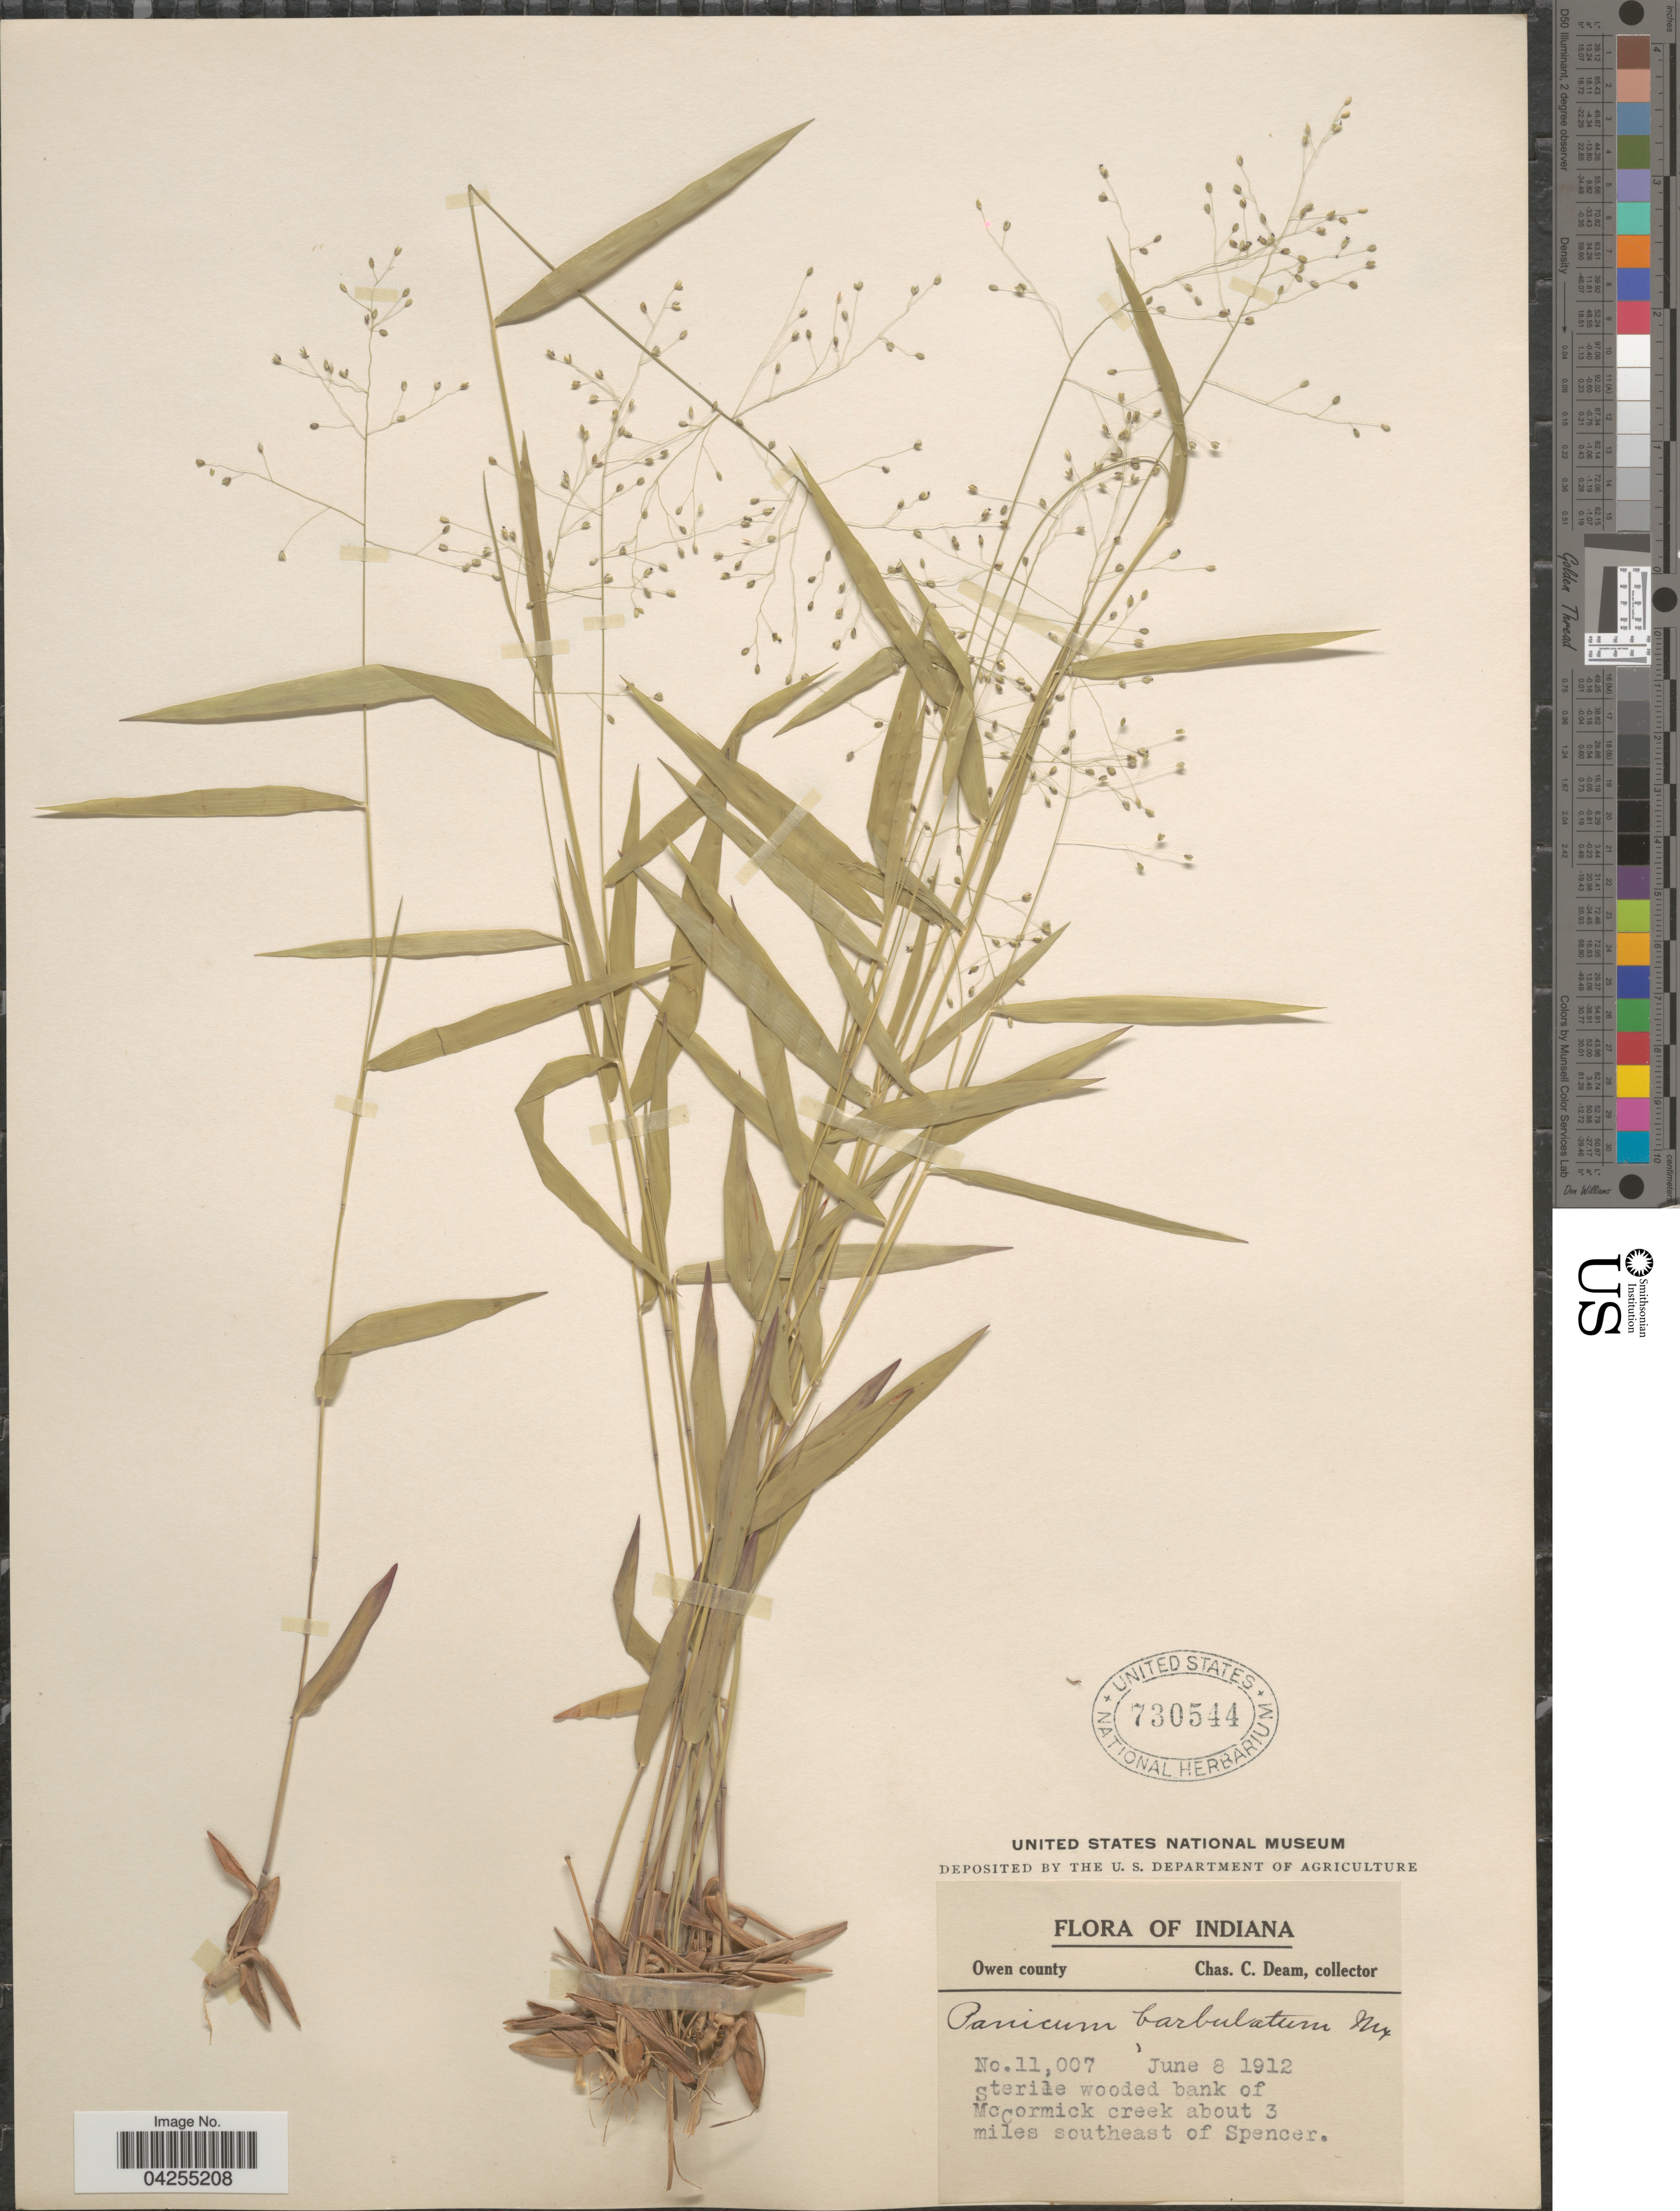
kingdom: Plantae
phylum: Tracheophyta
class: Liliopsida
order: Poales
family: Poaceae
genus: Dichanthelium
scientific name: Dichanthelium dichotomum var. dichotomum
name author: (L.) Gould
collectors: C. C. Deam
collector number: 11007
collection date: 1912-06-08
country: United States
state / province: Indiana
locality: Owen county. Sterile wooded bank of McCormick creek about 3 miles southeast of Spencer.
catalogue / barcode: US 730544